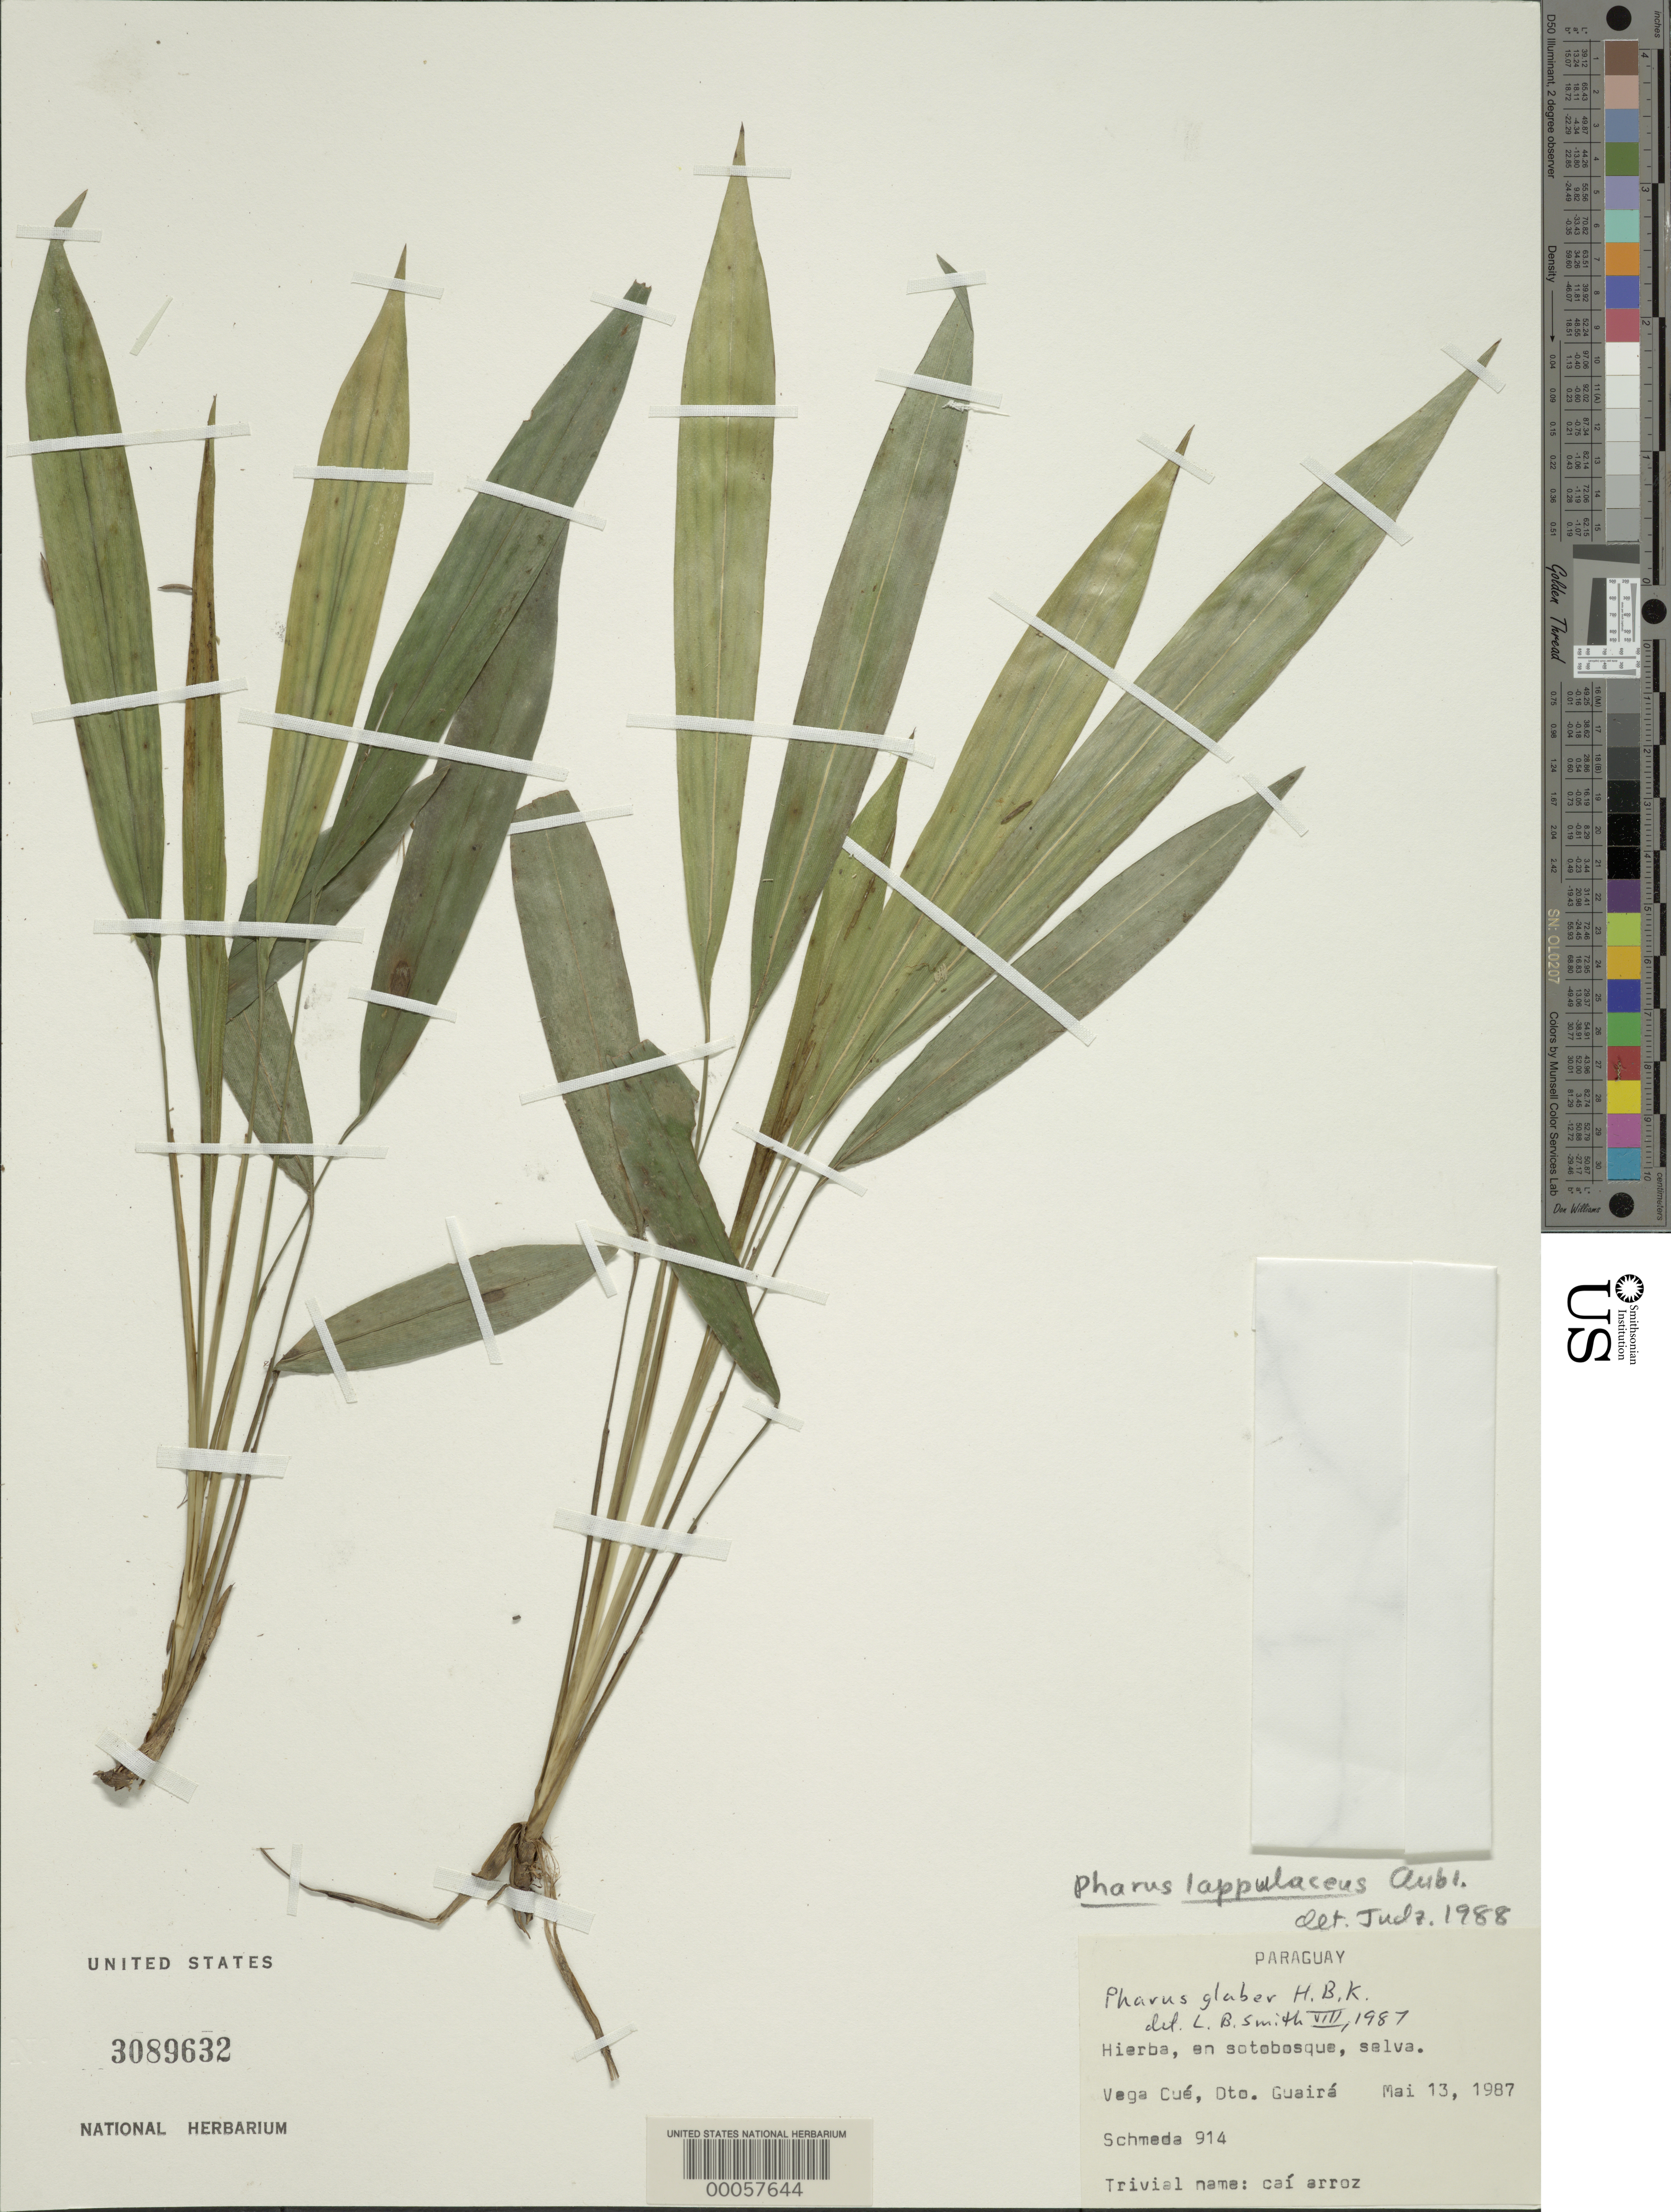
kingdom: Plantae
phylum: Tracheophyta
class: Liliopsida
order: Poales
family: Poaceae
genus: Pharus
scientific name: Pharus lappulaceus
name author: Aubl.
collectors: G. Schmeda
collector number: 914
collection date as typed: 13 May 1987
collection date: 1987-05-13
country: Paraguay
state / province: Guairá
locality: Vega cue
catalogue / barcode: US 3089632